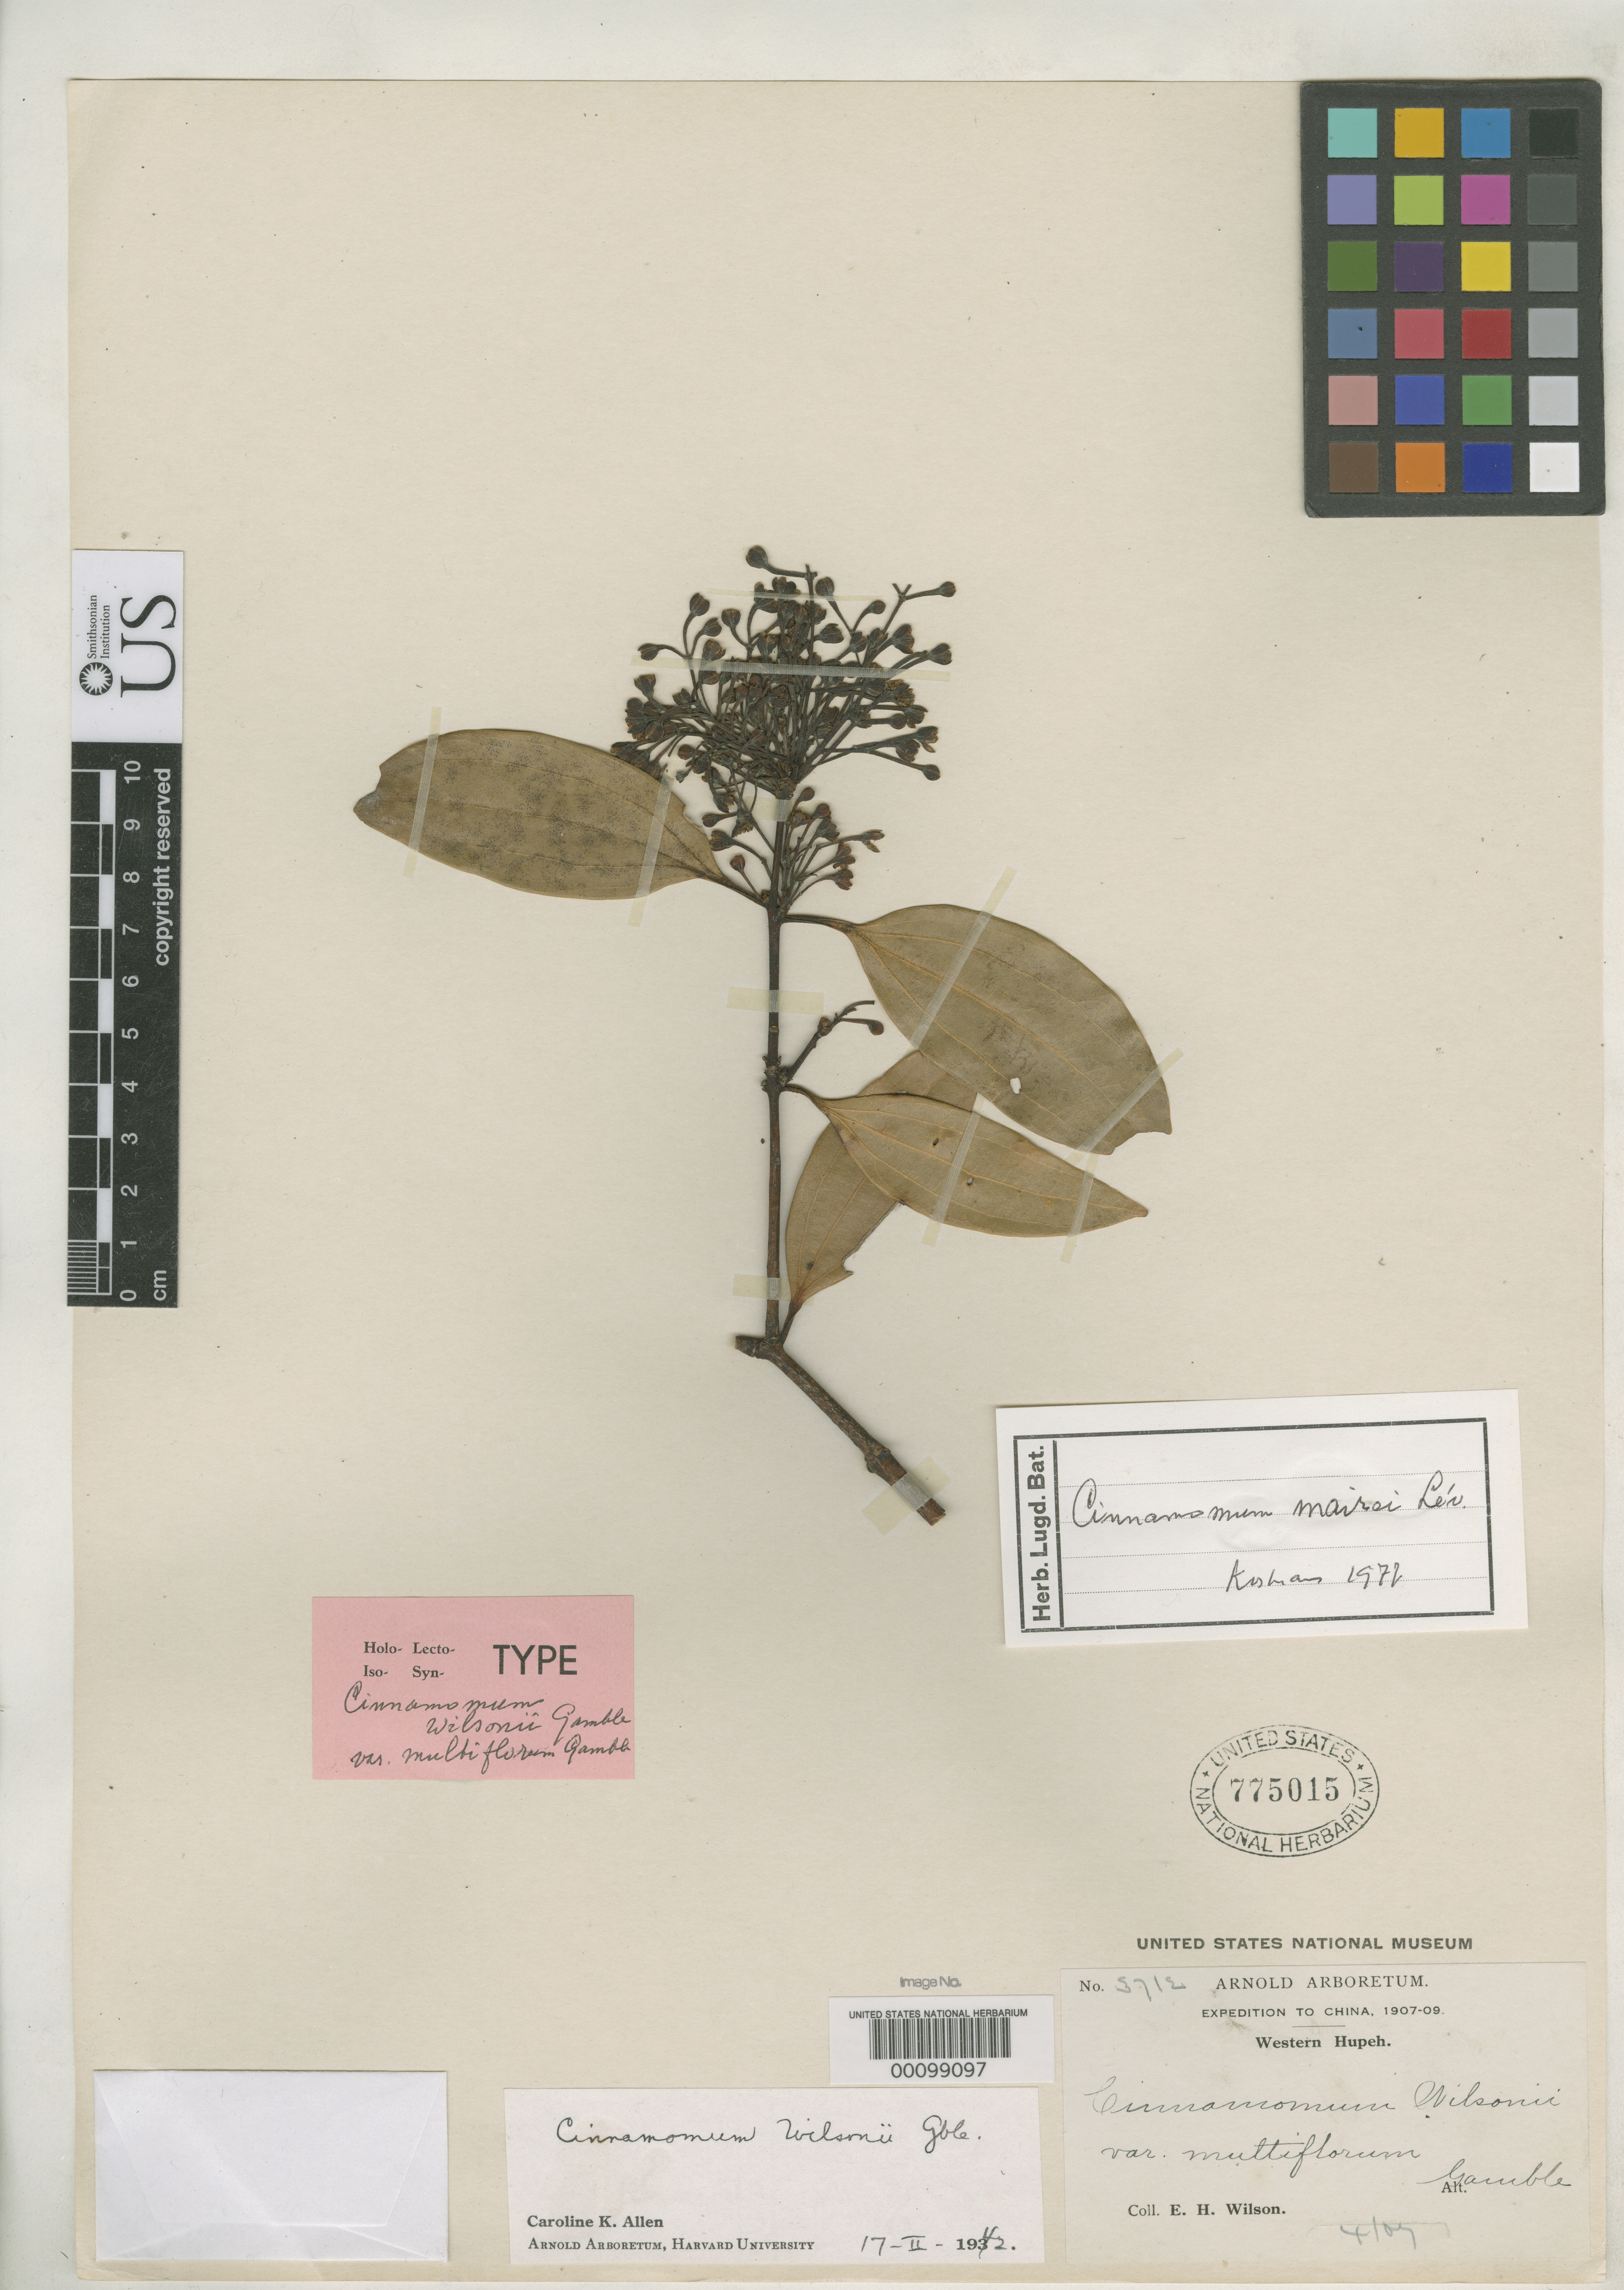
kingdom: Plantae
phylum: Tracheophyta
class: Magnoliopsida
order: Laurales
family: Lauraceae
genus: Cinnamomum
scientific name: Cinnamomum wilsonii var. multiflorum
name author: Gamble in Sarg.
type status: Type Fragment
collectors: E. H. Wilson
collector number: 712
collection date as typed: Apr 1907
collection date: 1907-04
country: China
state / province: Hubei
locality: Ichang.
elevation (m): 30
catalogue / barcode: US 775015